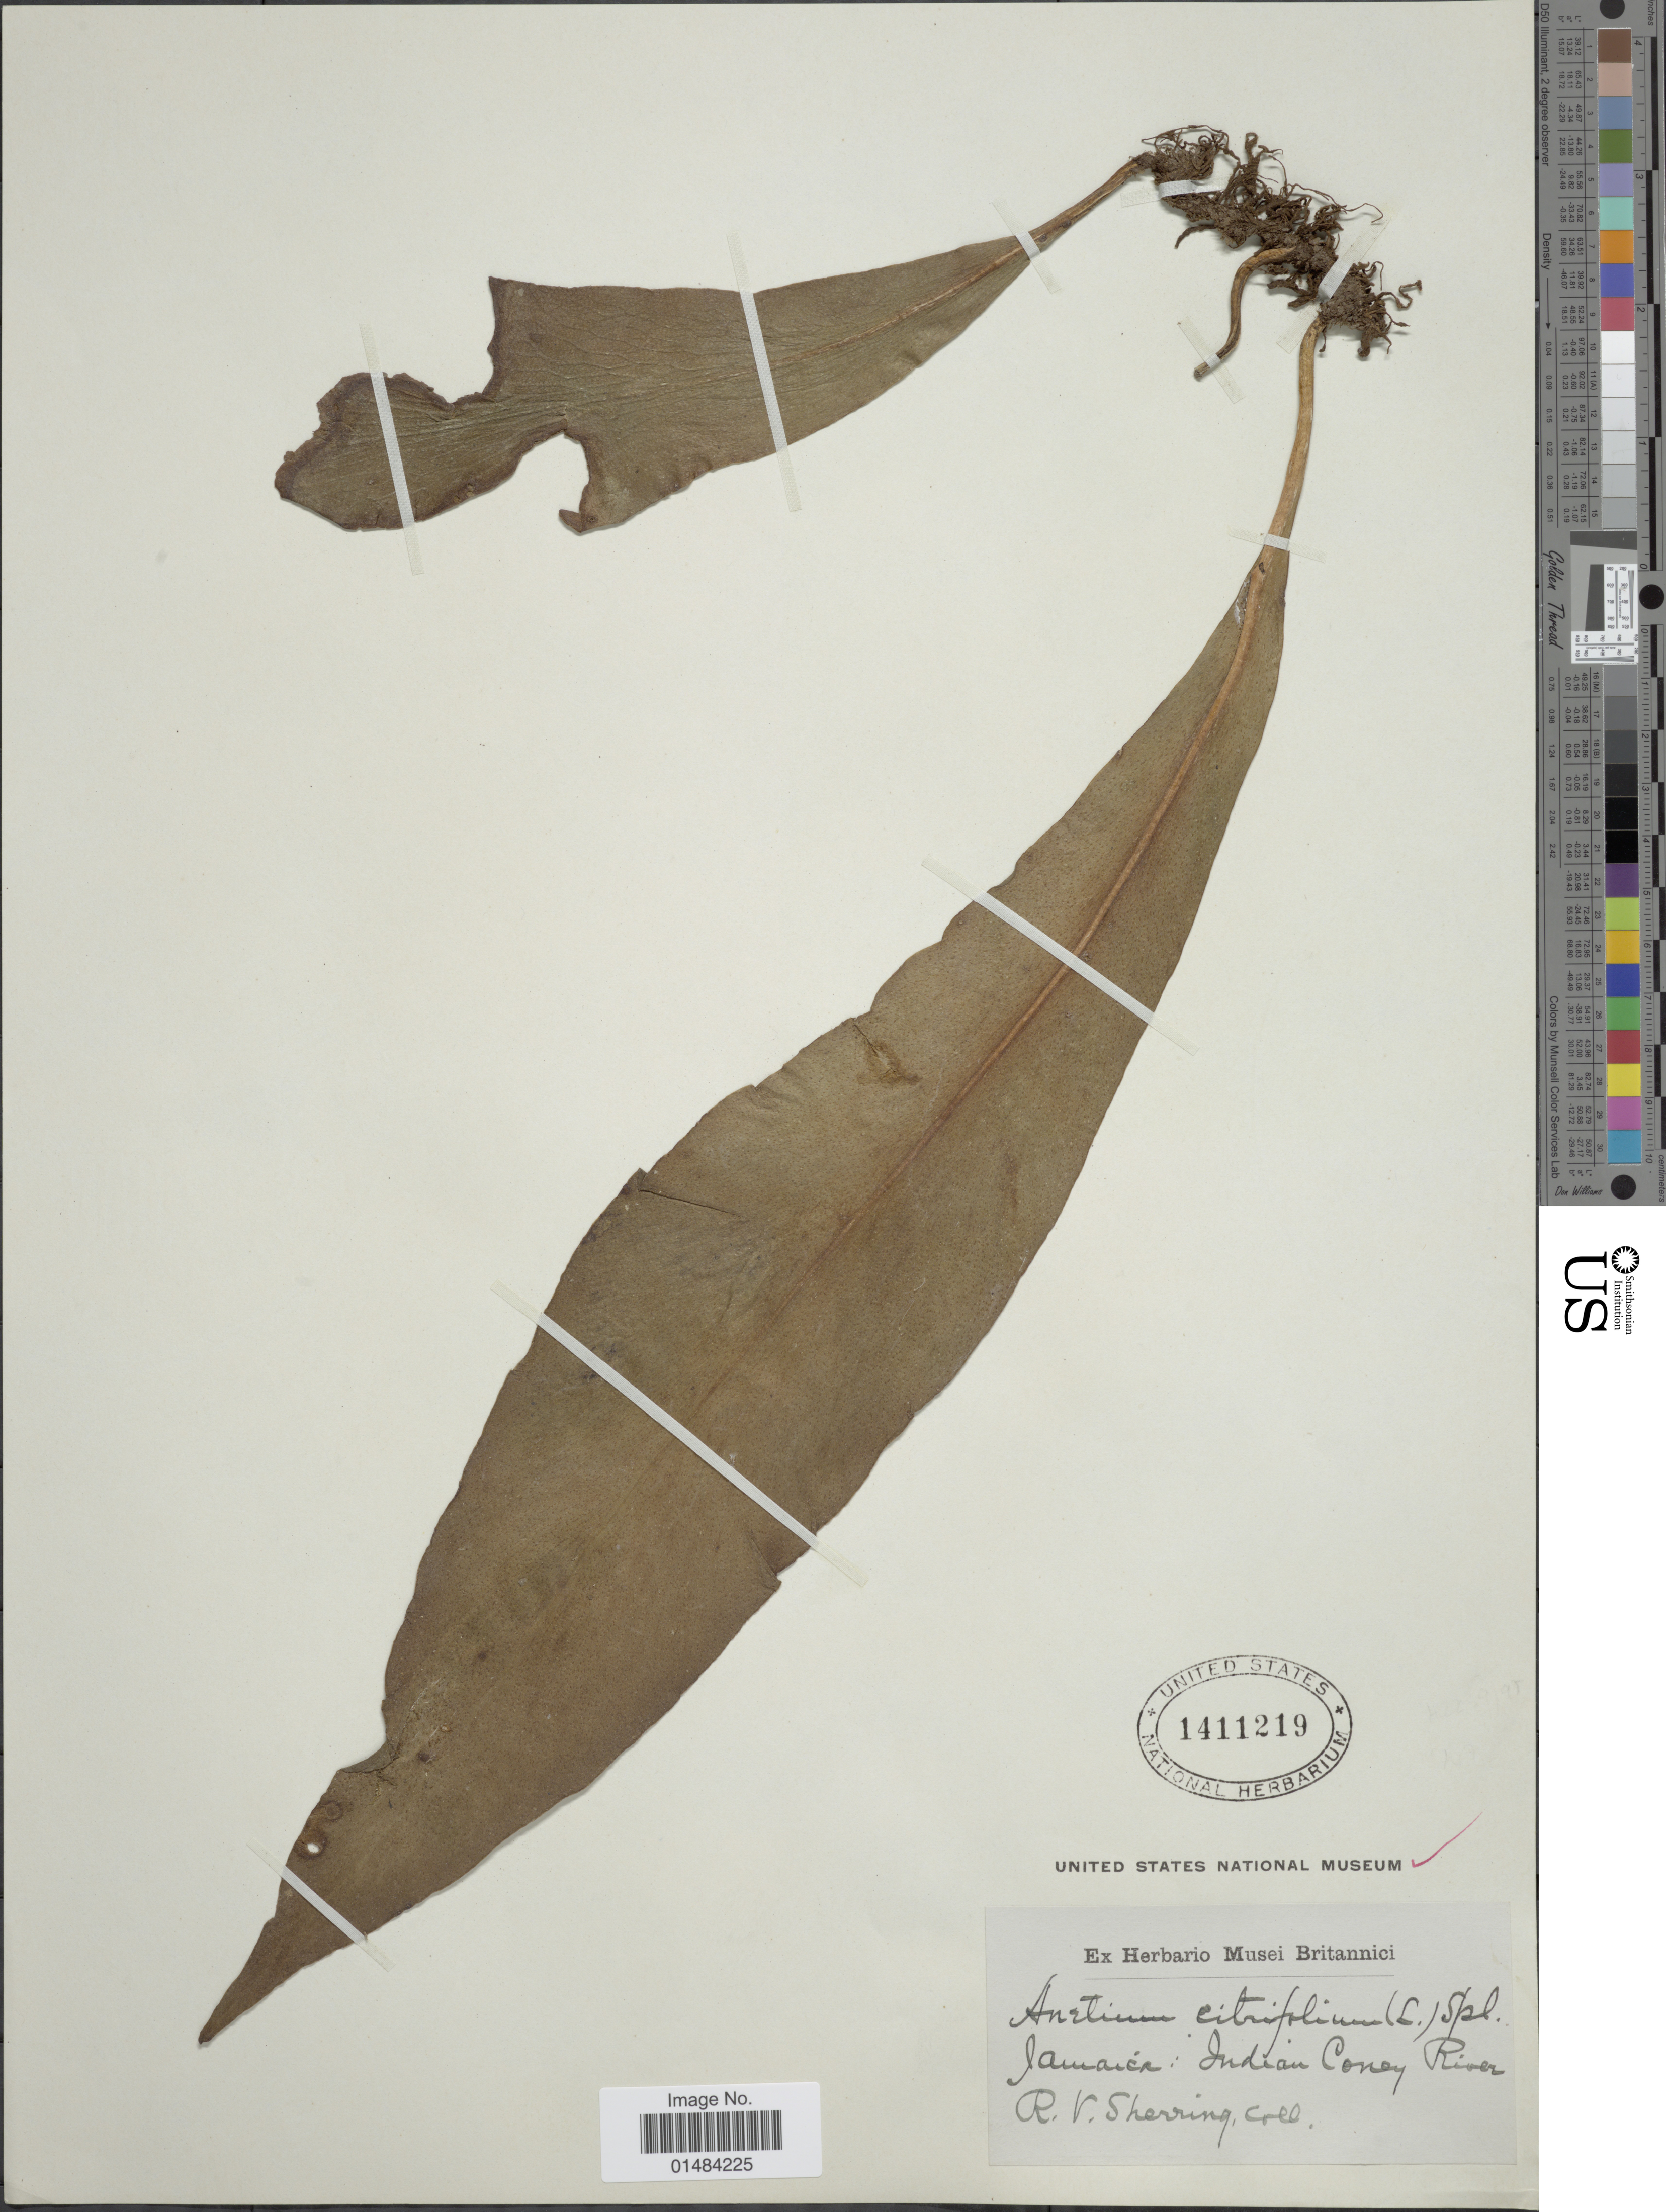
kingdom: Plantae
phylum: Tracheophyta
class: Polypodiopsida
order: Polypodiales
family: Pteridaceae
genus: Anetium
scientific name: Anetium citrifolium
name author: (L.) Splitg.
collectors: R. Sherring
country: Jamaica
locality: Jamaica, Indian Coney River.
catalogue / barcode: US 1411219